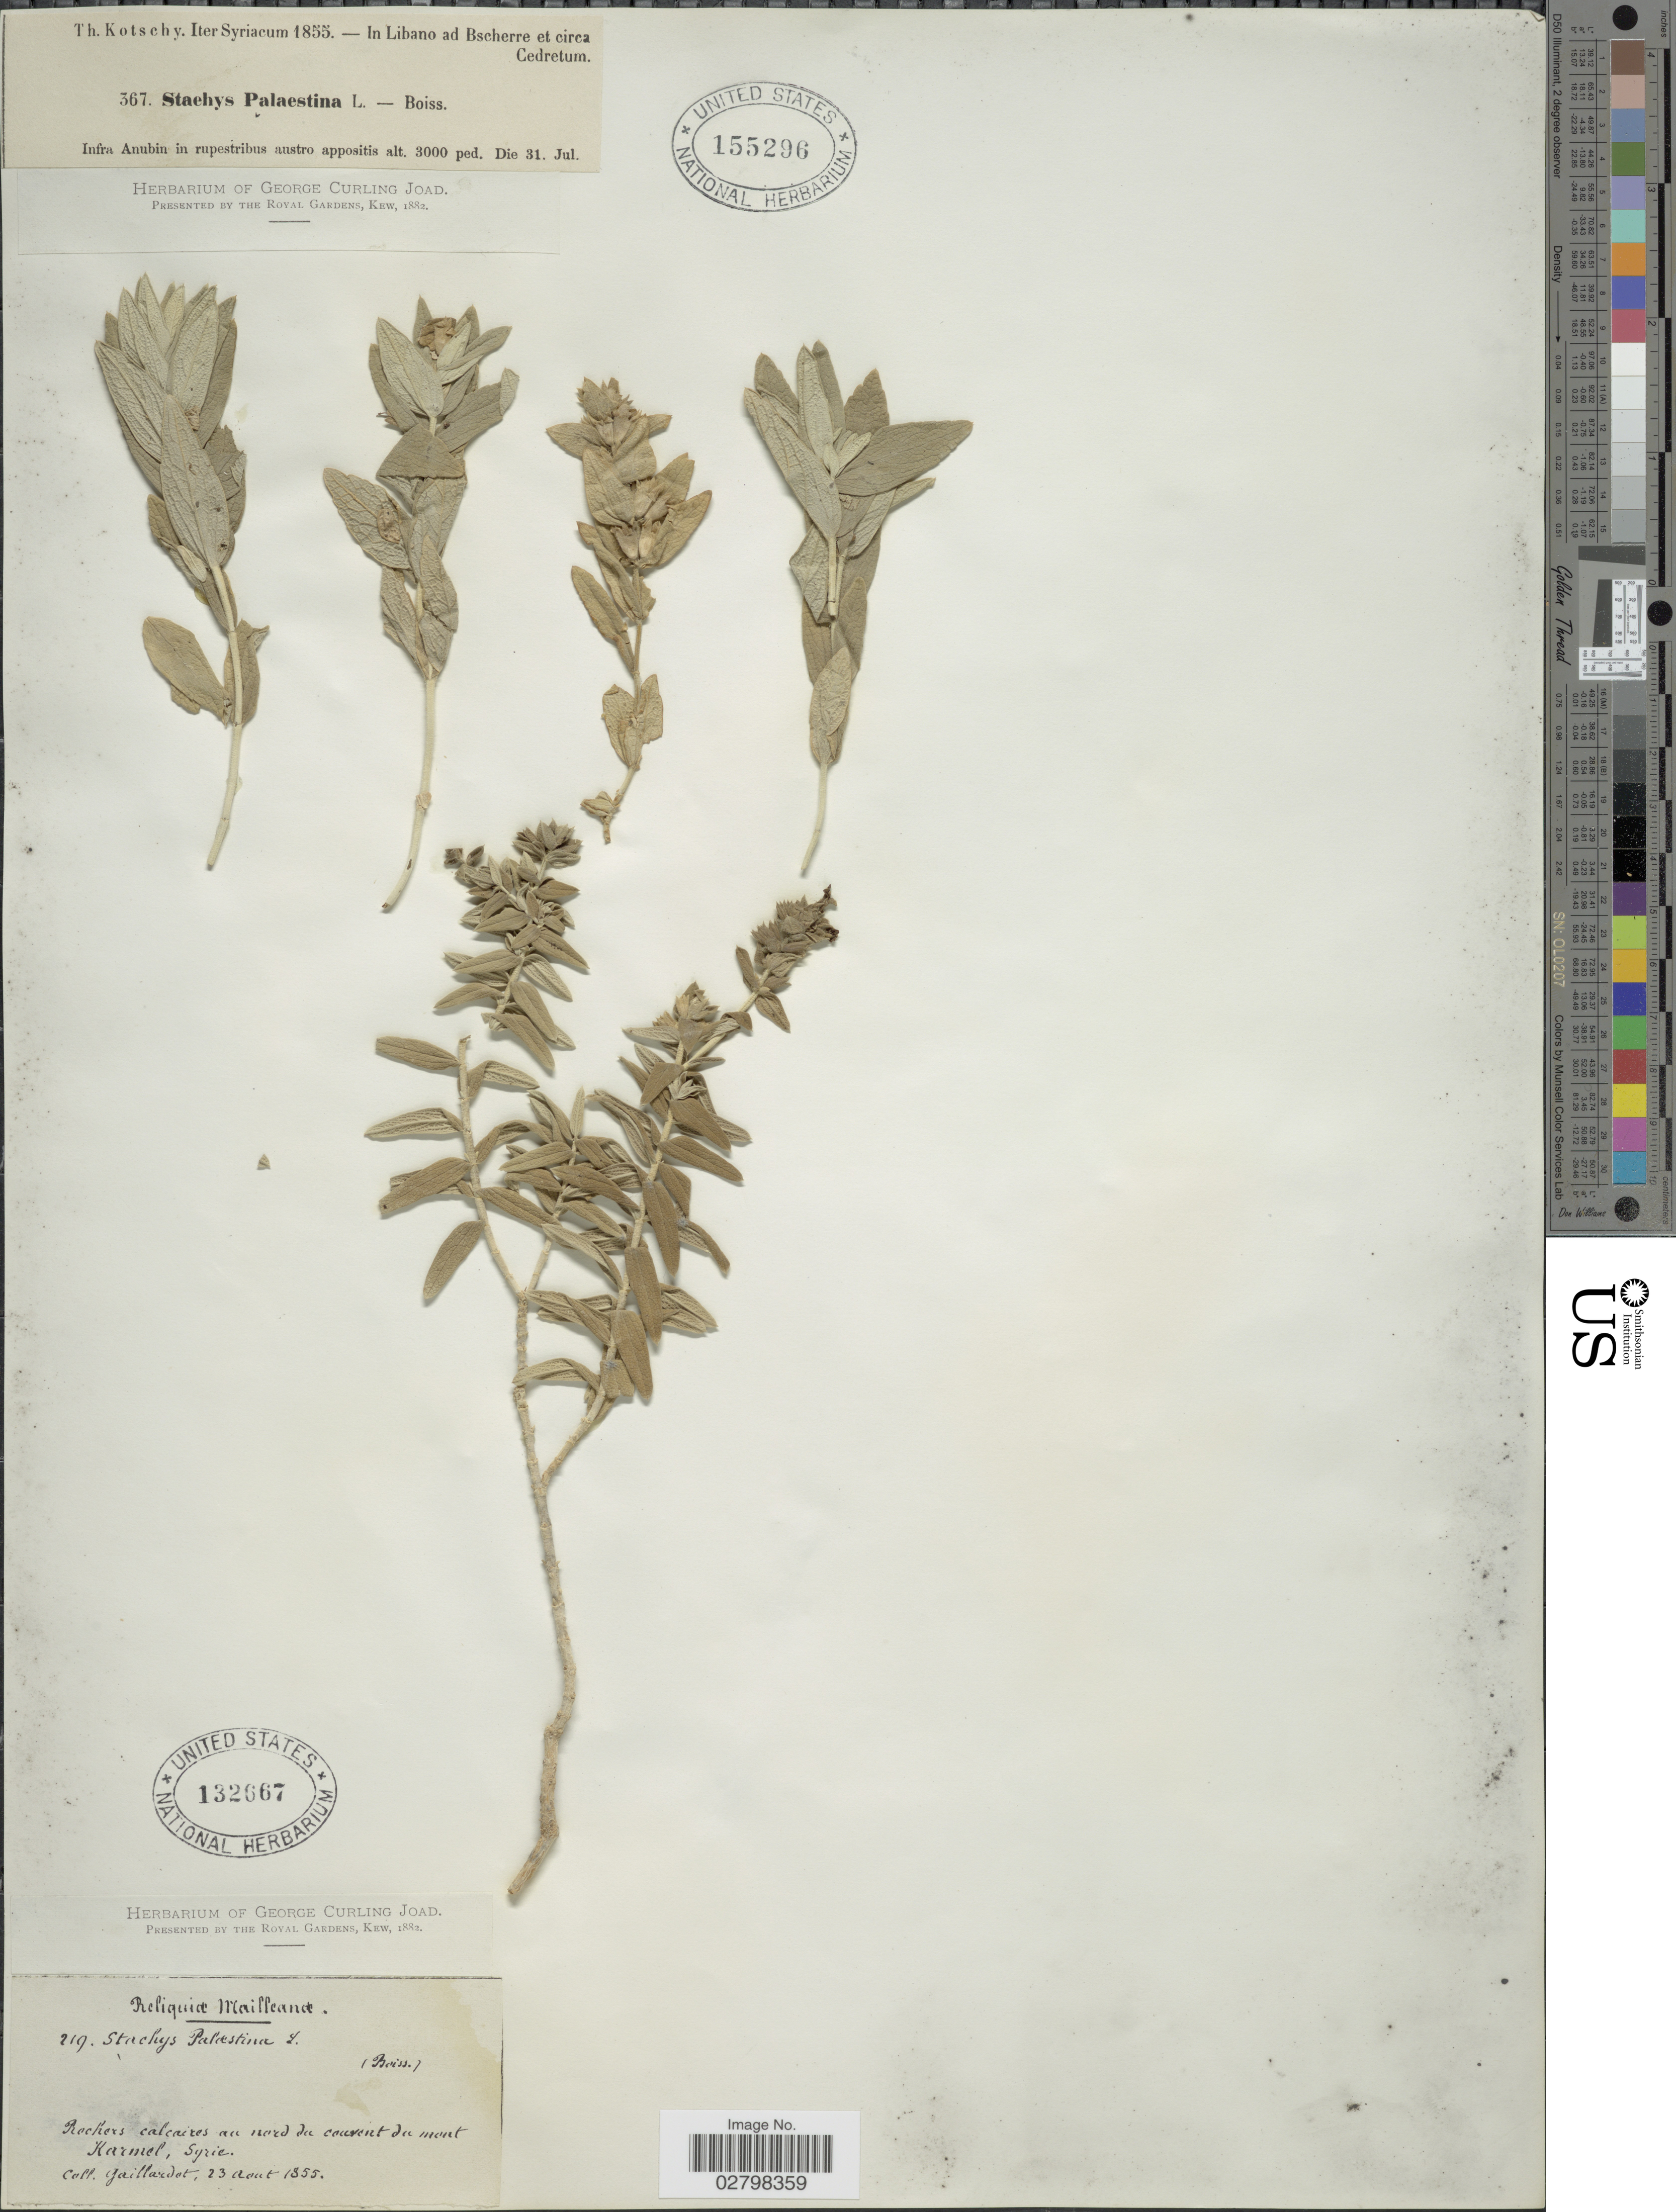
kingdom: Plantae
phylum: Tracheophyta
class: Magnoliopsida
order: Lamiales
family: Lamiaceae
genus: Stachys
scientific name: Stachys palaestina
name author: L.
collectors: K. G. Kotschy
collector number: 367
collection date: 1855-07-31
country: Syria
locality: Iter Syriacum. In Libano ad Bscherre et circa Gedretum. Infra Anubin in rupestribus austro appositis.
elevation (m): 914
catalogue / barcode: US 155296